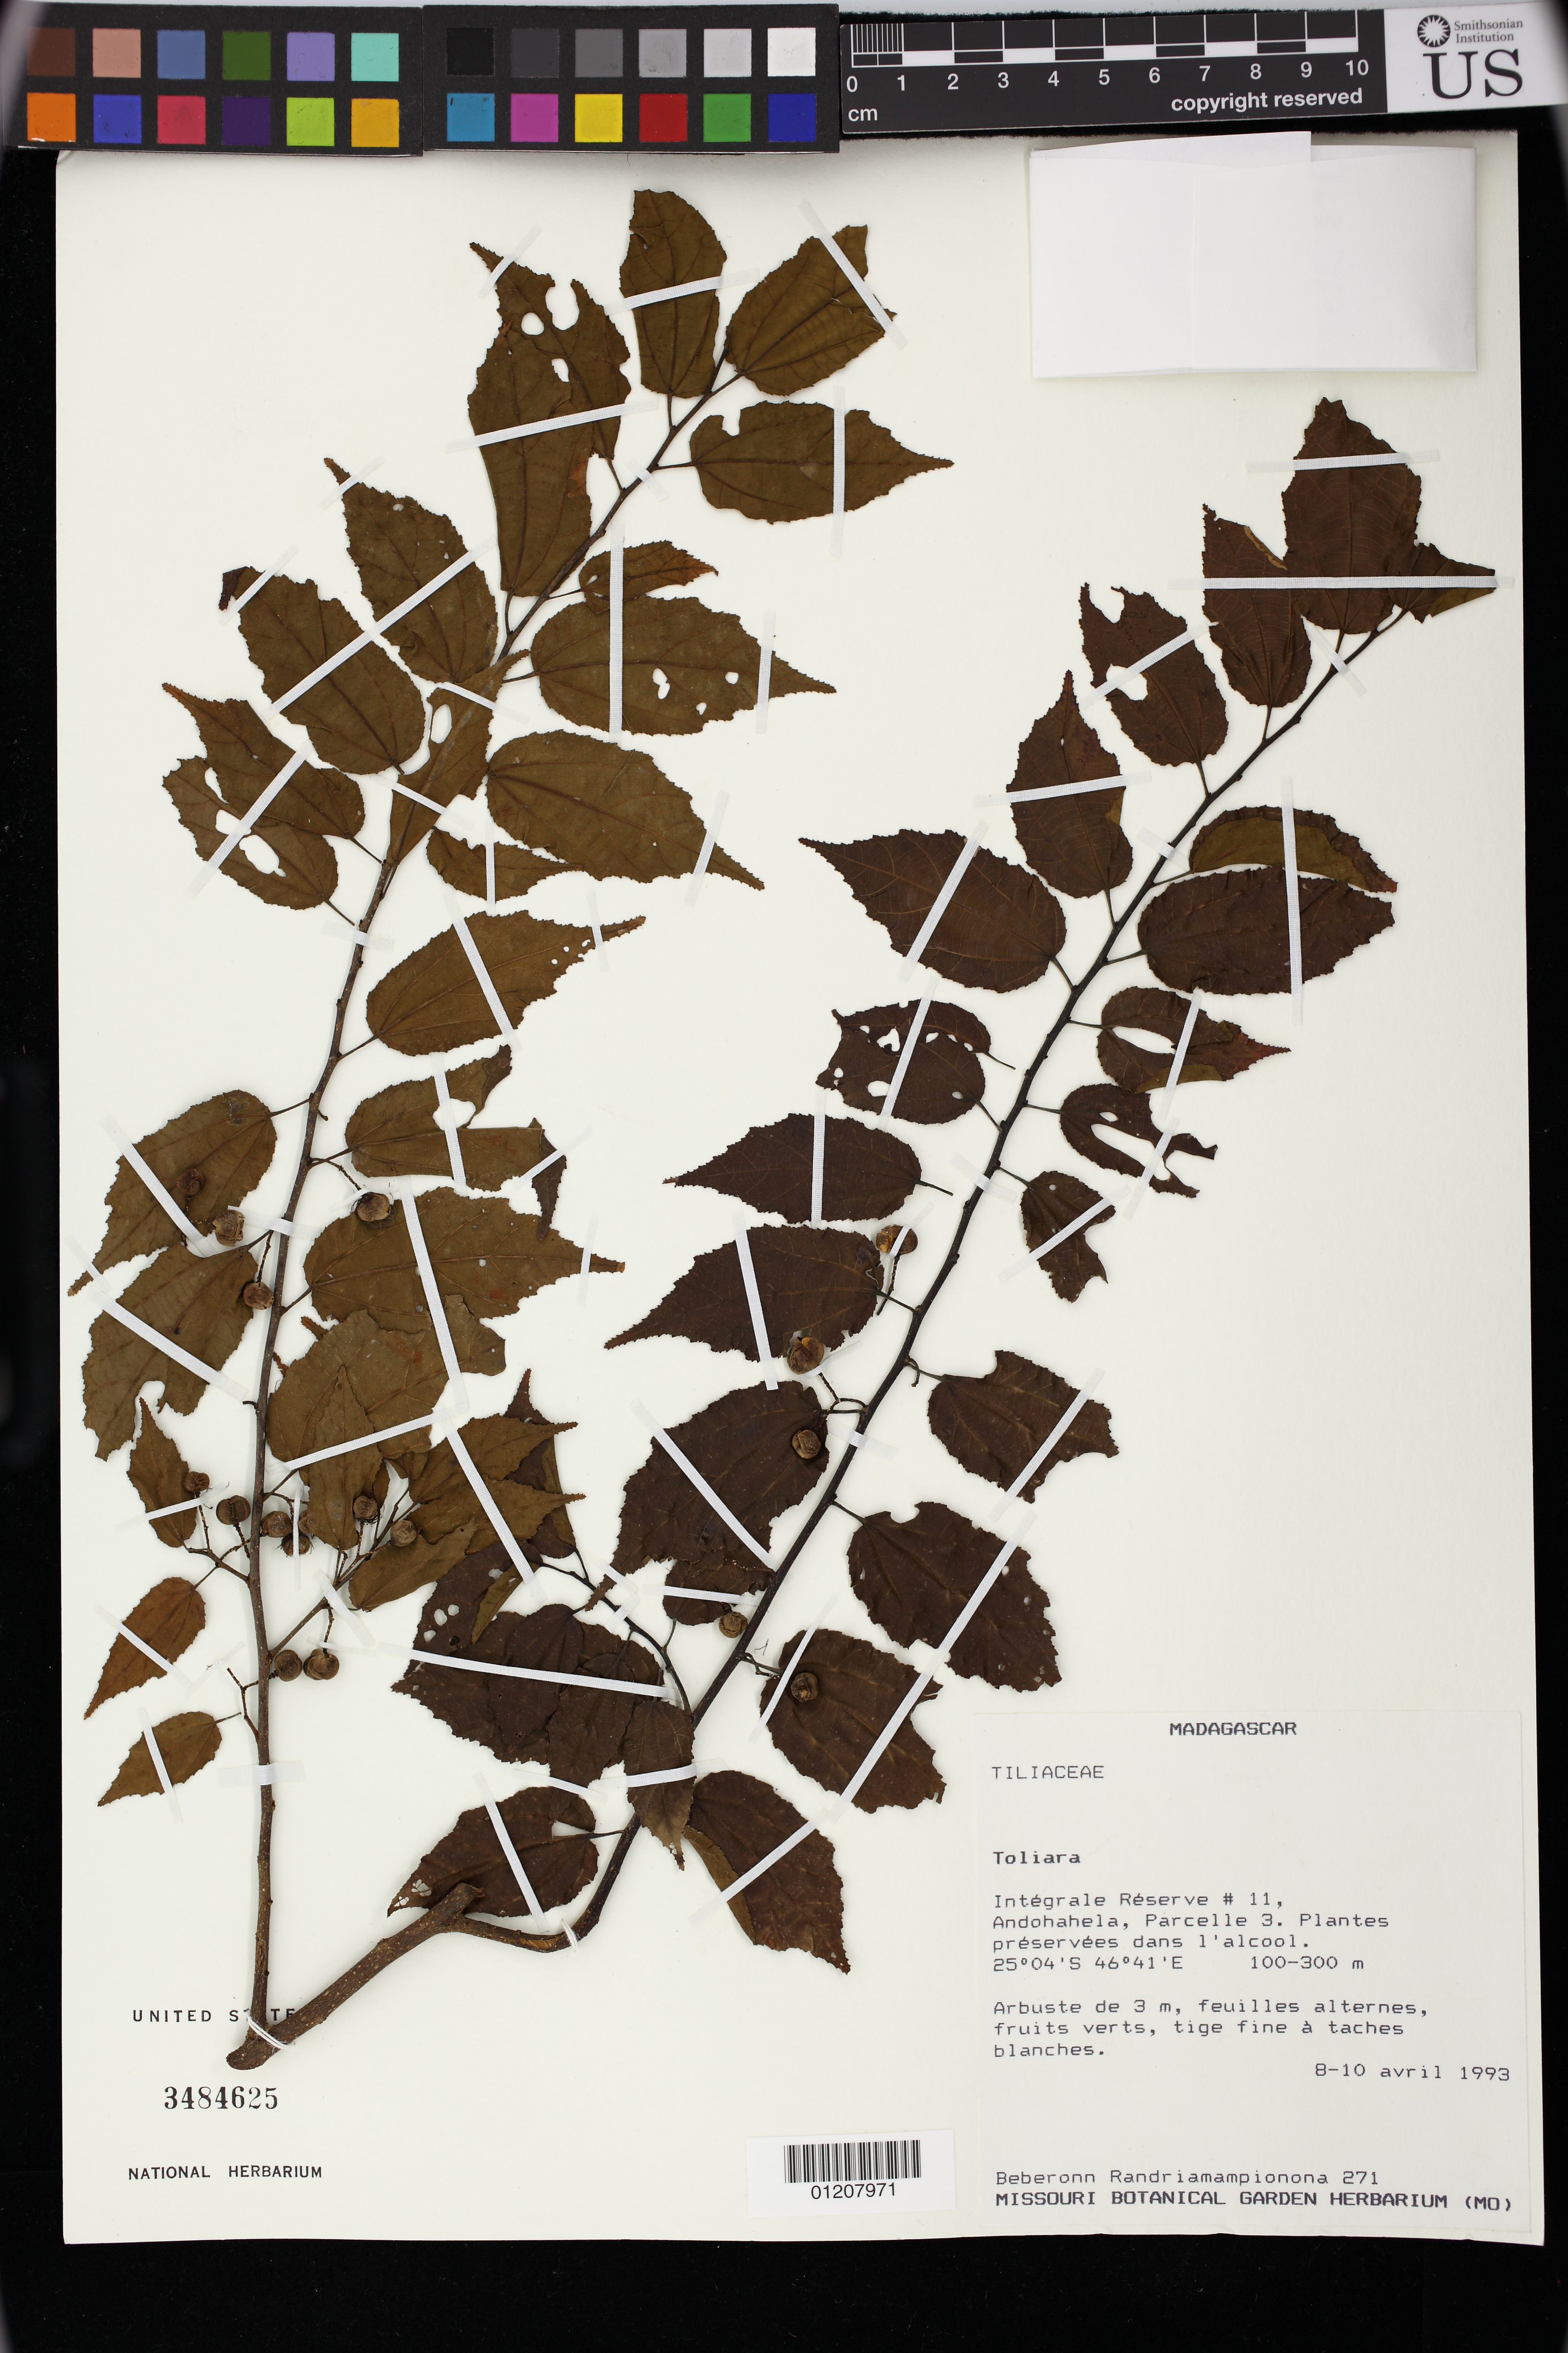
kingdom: Plantae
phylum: Tracheophyta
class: Magnoliopsida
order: Malvales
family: Malvaceae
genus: Grewia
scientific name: Grewia sp.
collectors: B. Randriamampionona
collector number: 271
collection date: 1993-04-08/1993-04-10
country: Madagascar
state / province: Anosy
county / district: Tolanaro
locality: Toliara. Integrale Reserve #11, Andohahela, Parcelle 3.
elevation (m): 100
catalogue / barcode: US 3484625